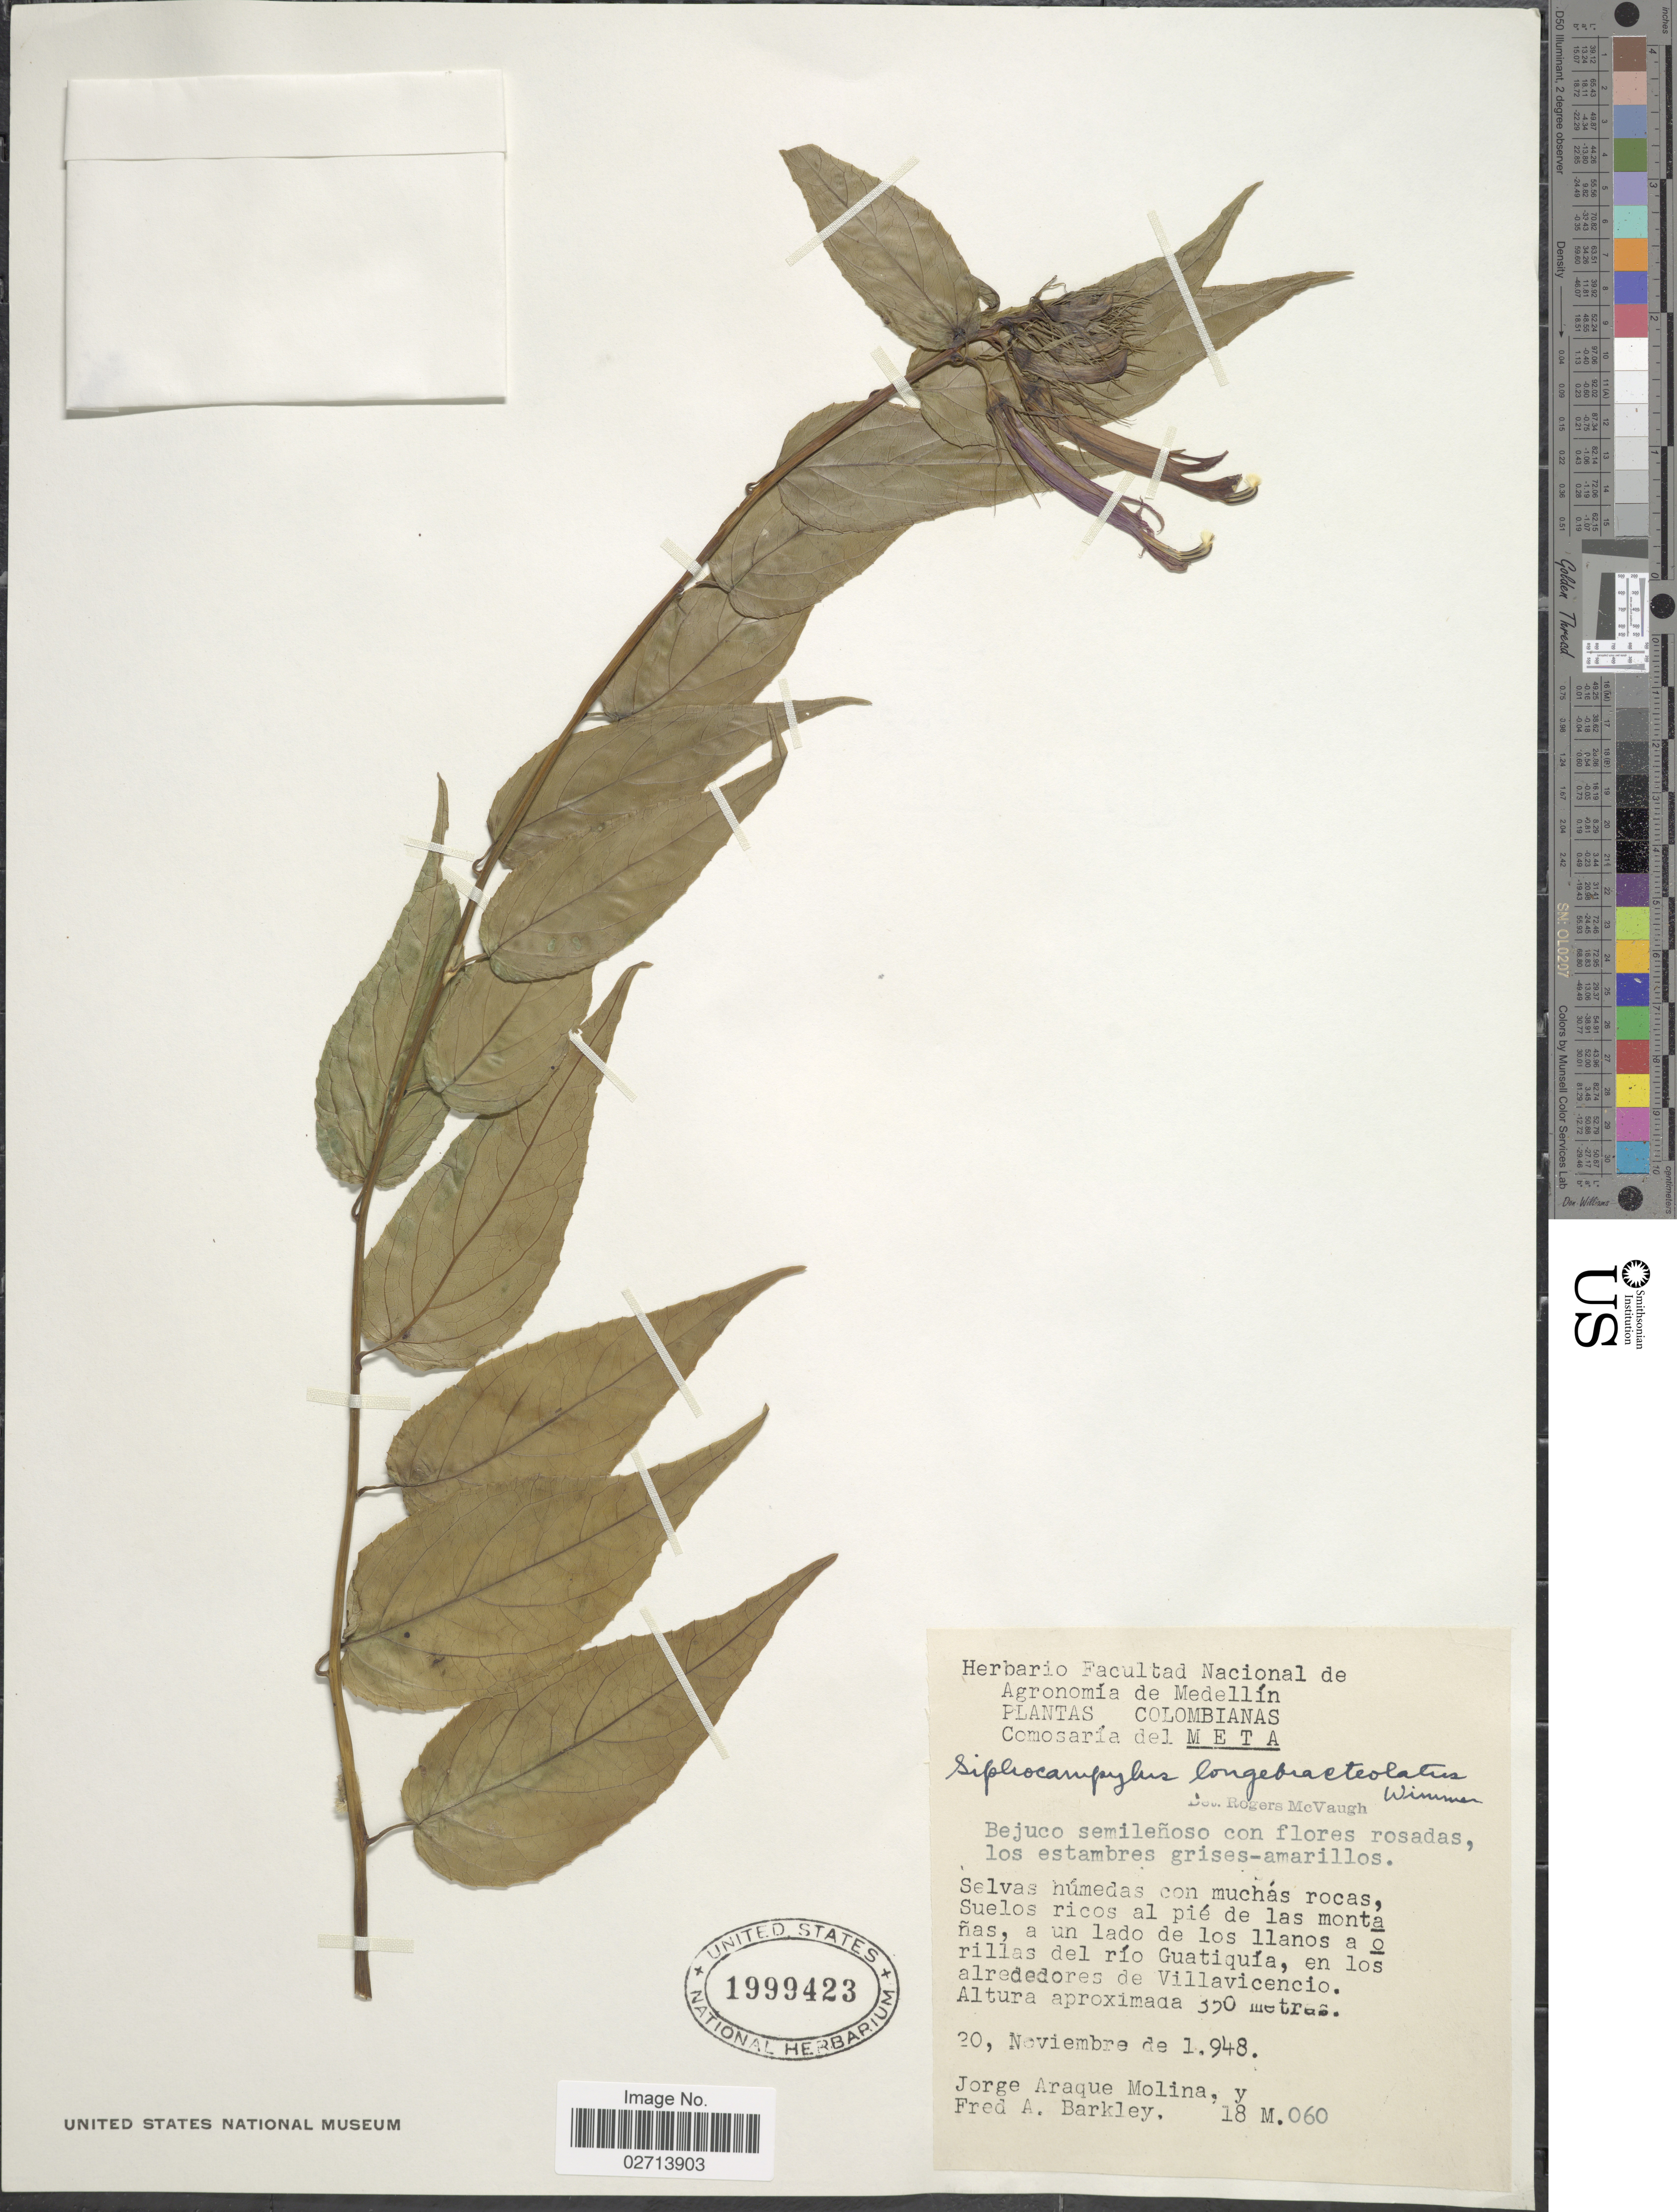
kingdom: Plantae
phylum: Tracheophyta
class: Magnoliopsida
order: Asterales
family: Campanulaceae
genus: Siphocampylus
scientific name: Siphocampylus longebracteolatus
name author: E. Wimm.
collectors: J. A. Molina & F. A. Barkley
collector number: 18M060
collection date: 1948-11-20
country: Colombia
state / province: Meta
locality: A un lado de los llanos a orillas del río Guatiquía, en los alrededires de Villavicencio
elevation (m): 350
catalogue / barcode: US 1999423